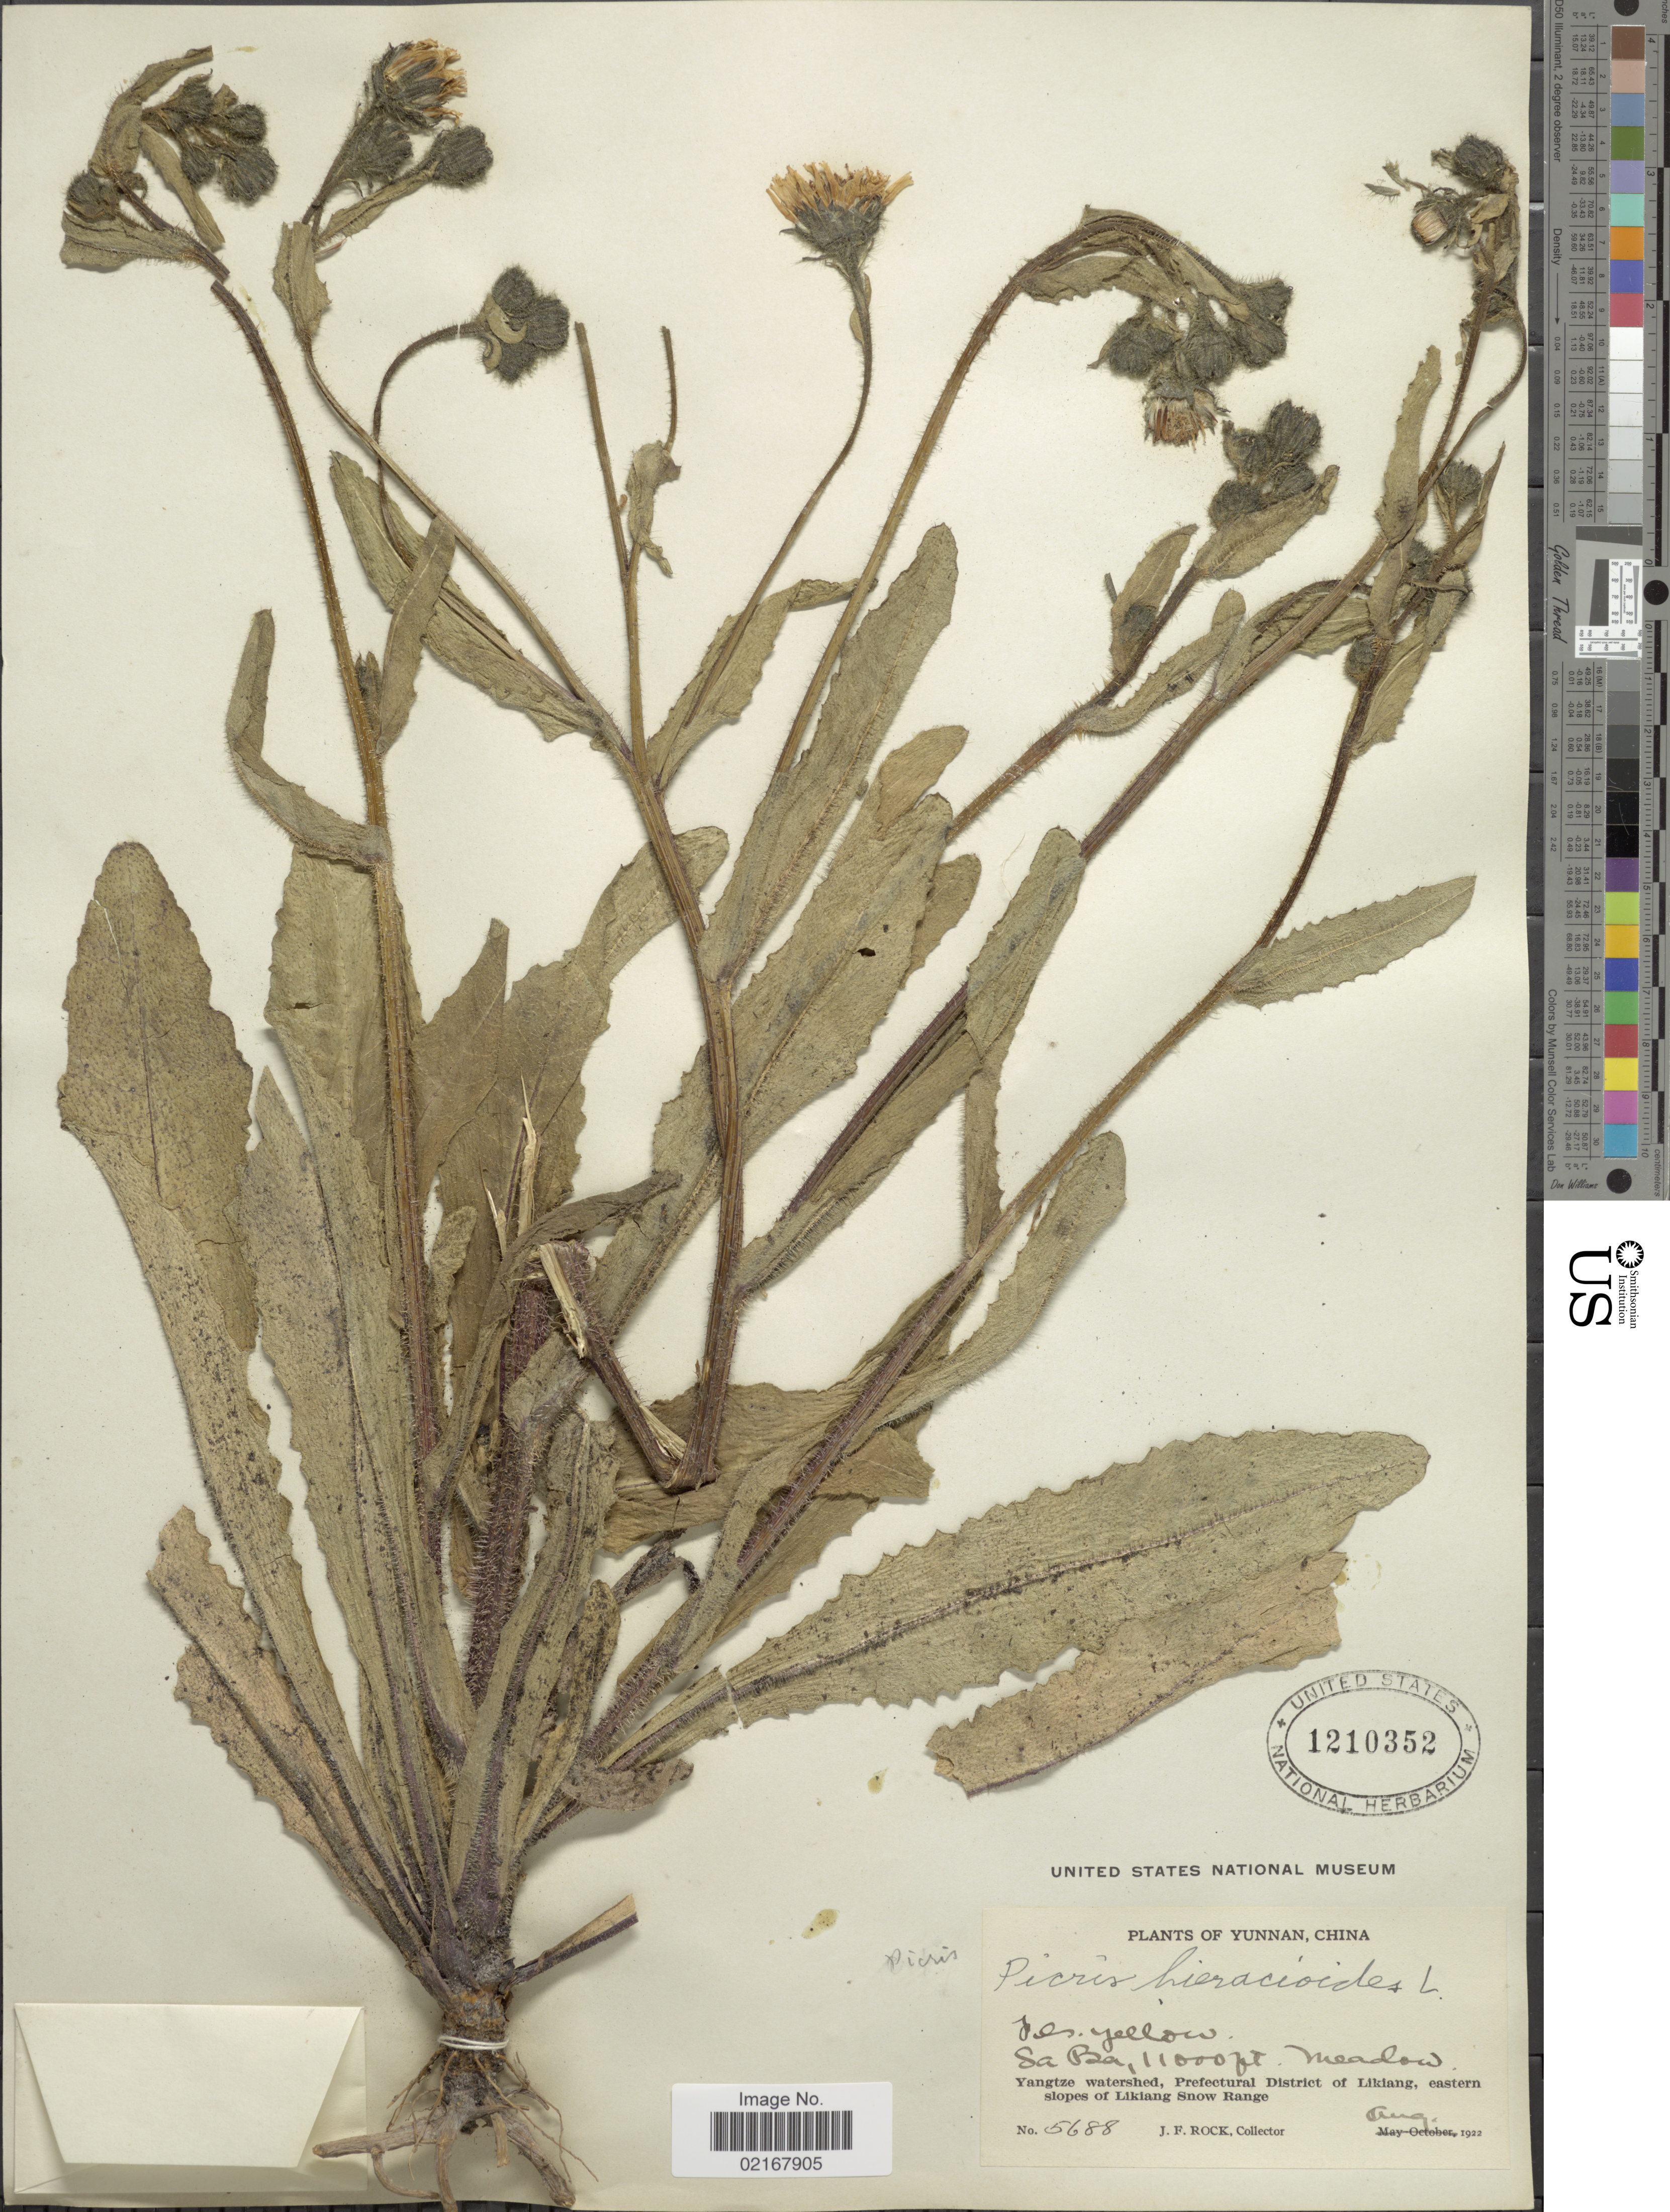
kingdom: Plantae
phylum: Tracheophyta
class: Magnoliopsida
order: Asterales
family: Asteraceae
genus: Picris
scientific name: Picris hieracioides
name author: L.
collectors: J. Rock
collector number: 5688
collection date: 1922-08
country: China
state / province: Yunnan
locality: Sa Ba, Yangtze watershed, Prefectural District of Likiang, eastern slopes of Likiang Snow Range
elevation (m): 3353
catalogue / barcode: US 1210352